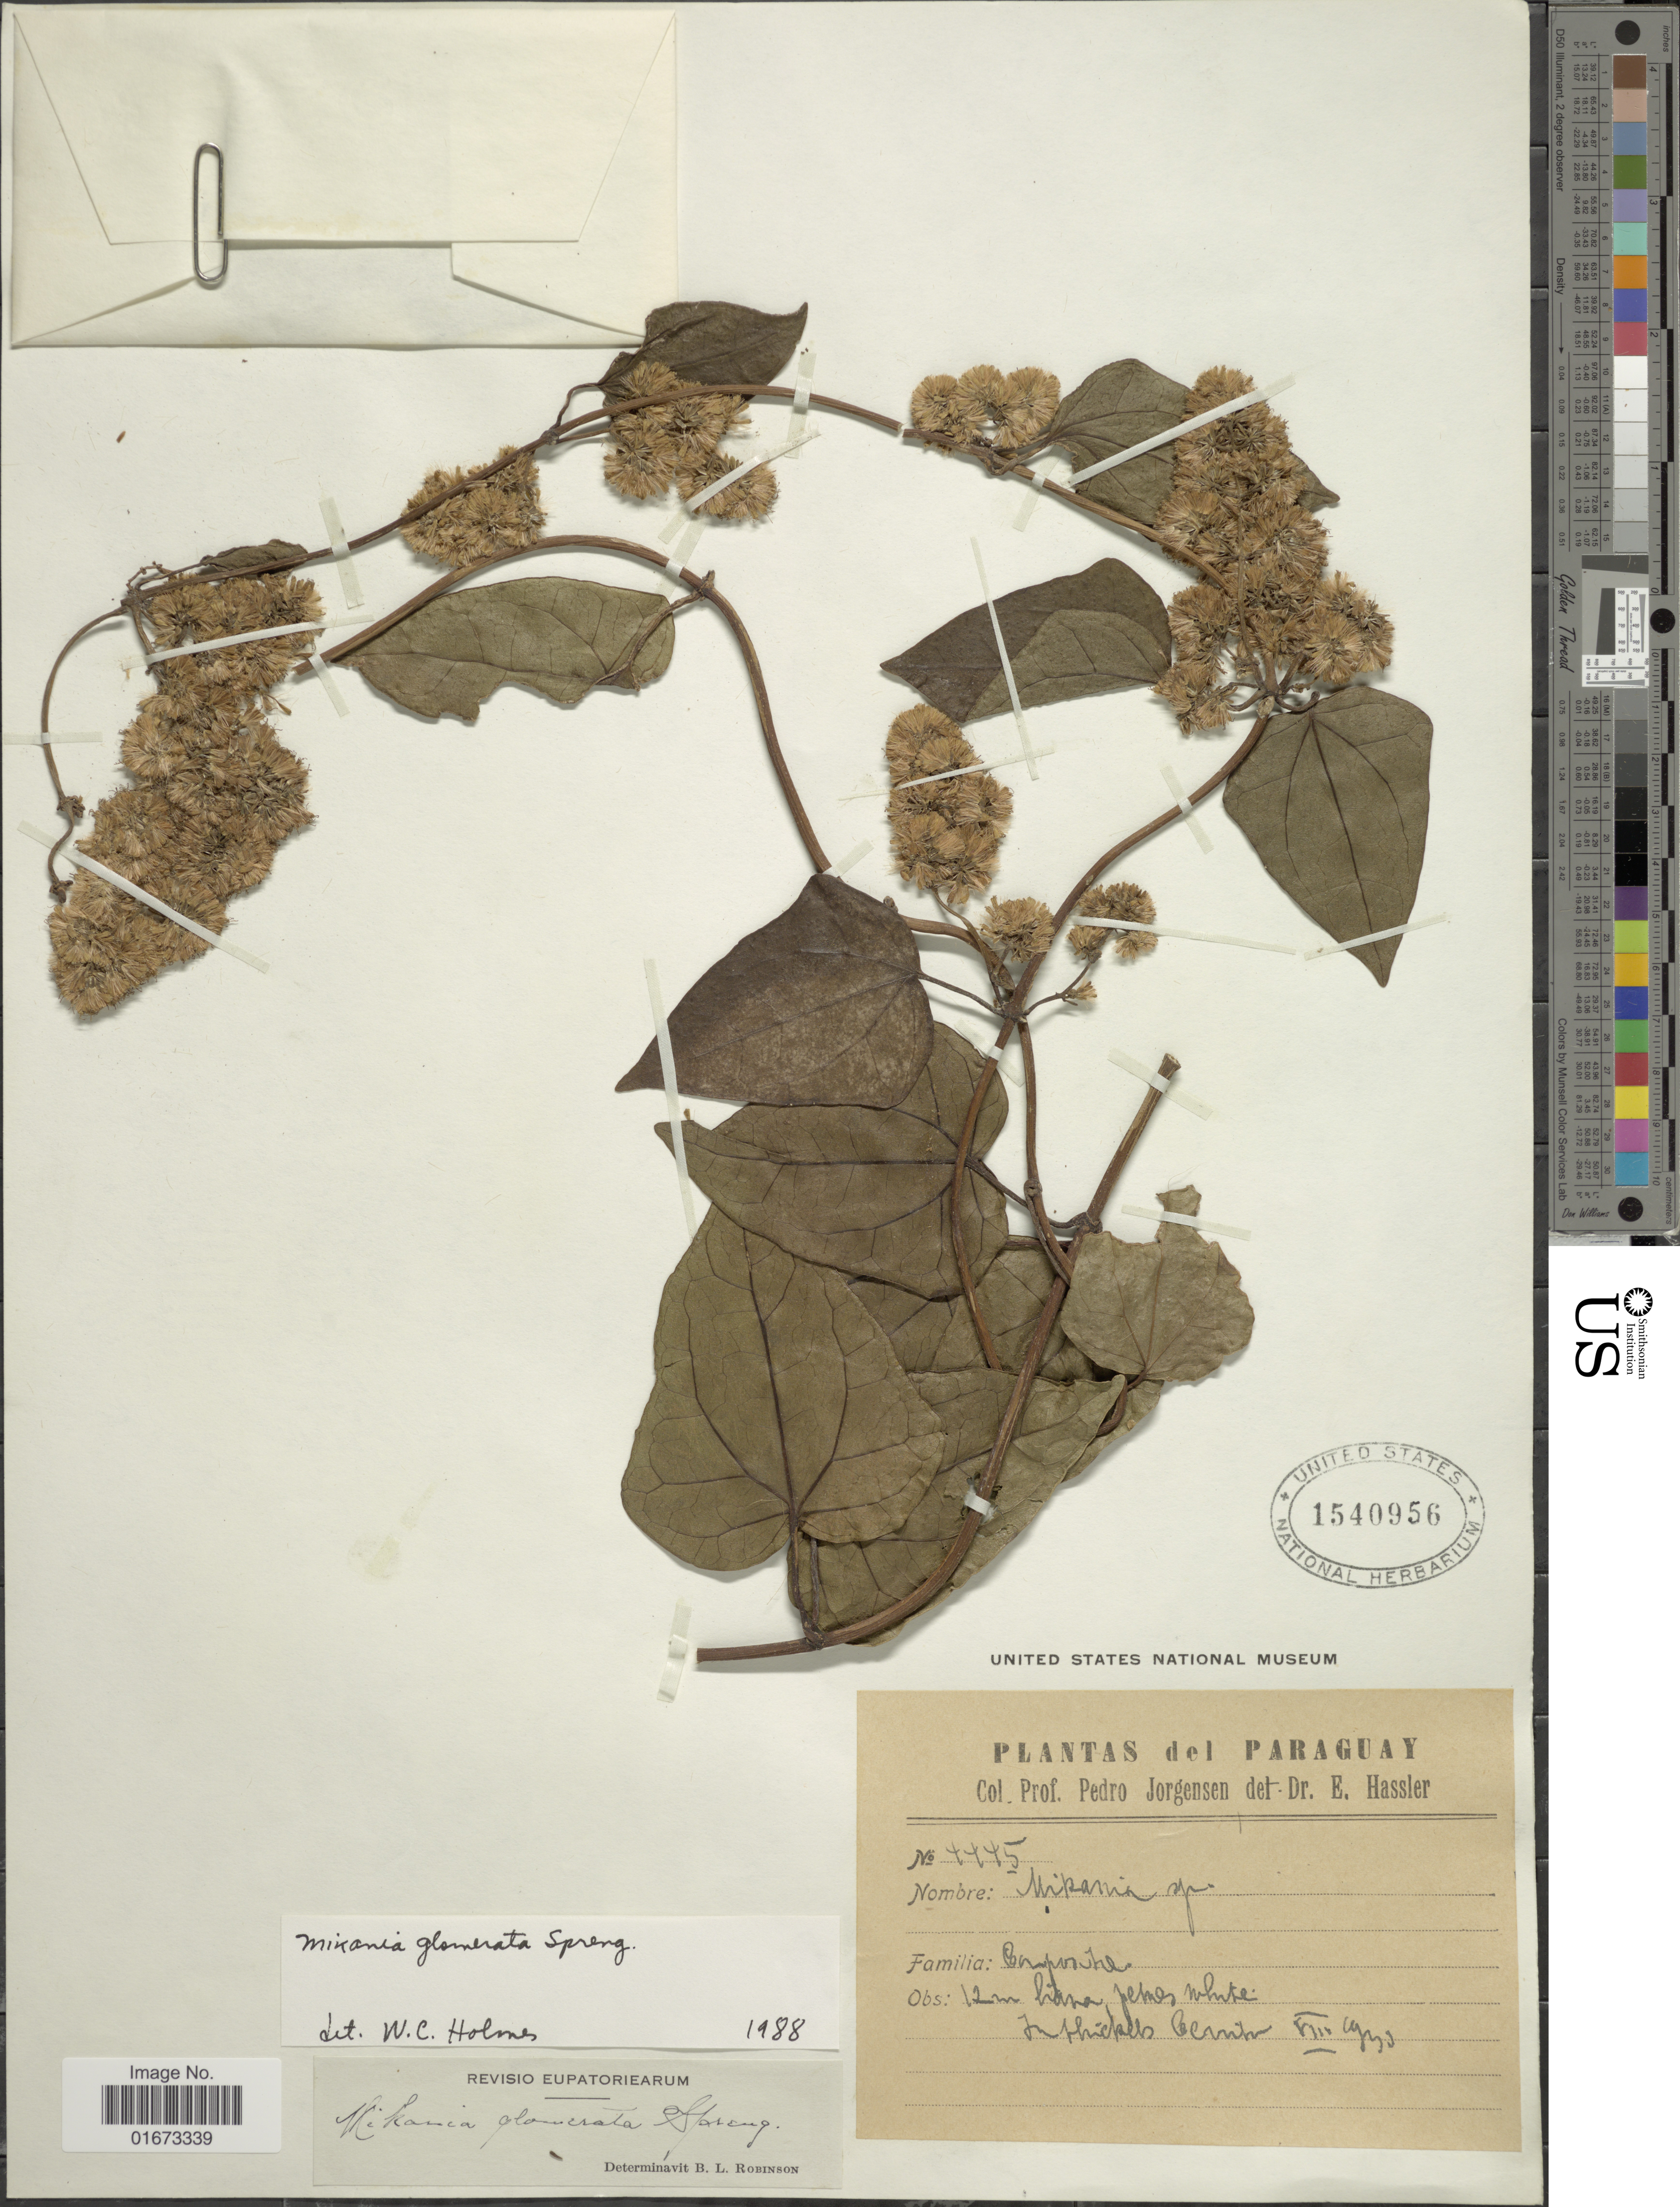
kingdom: Plantae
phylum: Tracheophyta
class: Magnoliopsida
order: Asterales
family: Asteraceae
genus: Mikania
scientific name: Mikania glomerata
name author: Spreng.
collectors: P. Jörgensen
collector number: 4445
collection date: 1930-08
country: Paraguay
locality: In thickets Cerrito.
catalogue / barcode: US 1540956